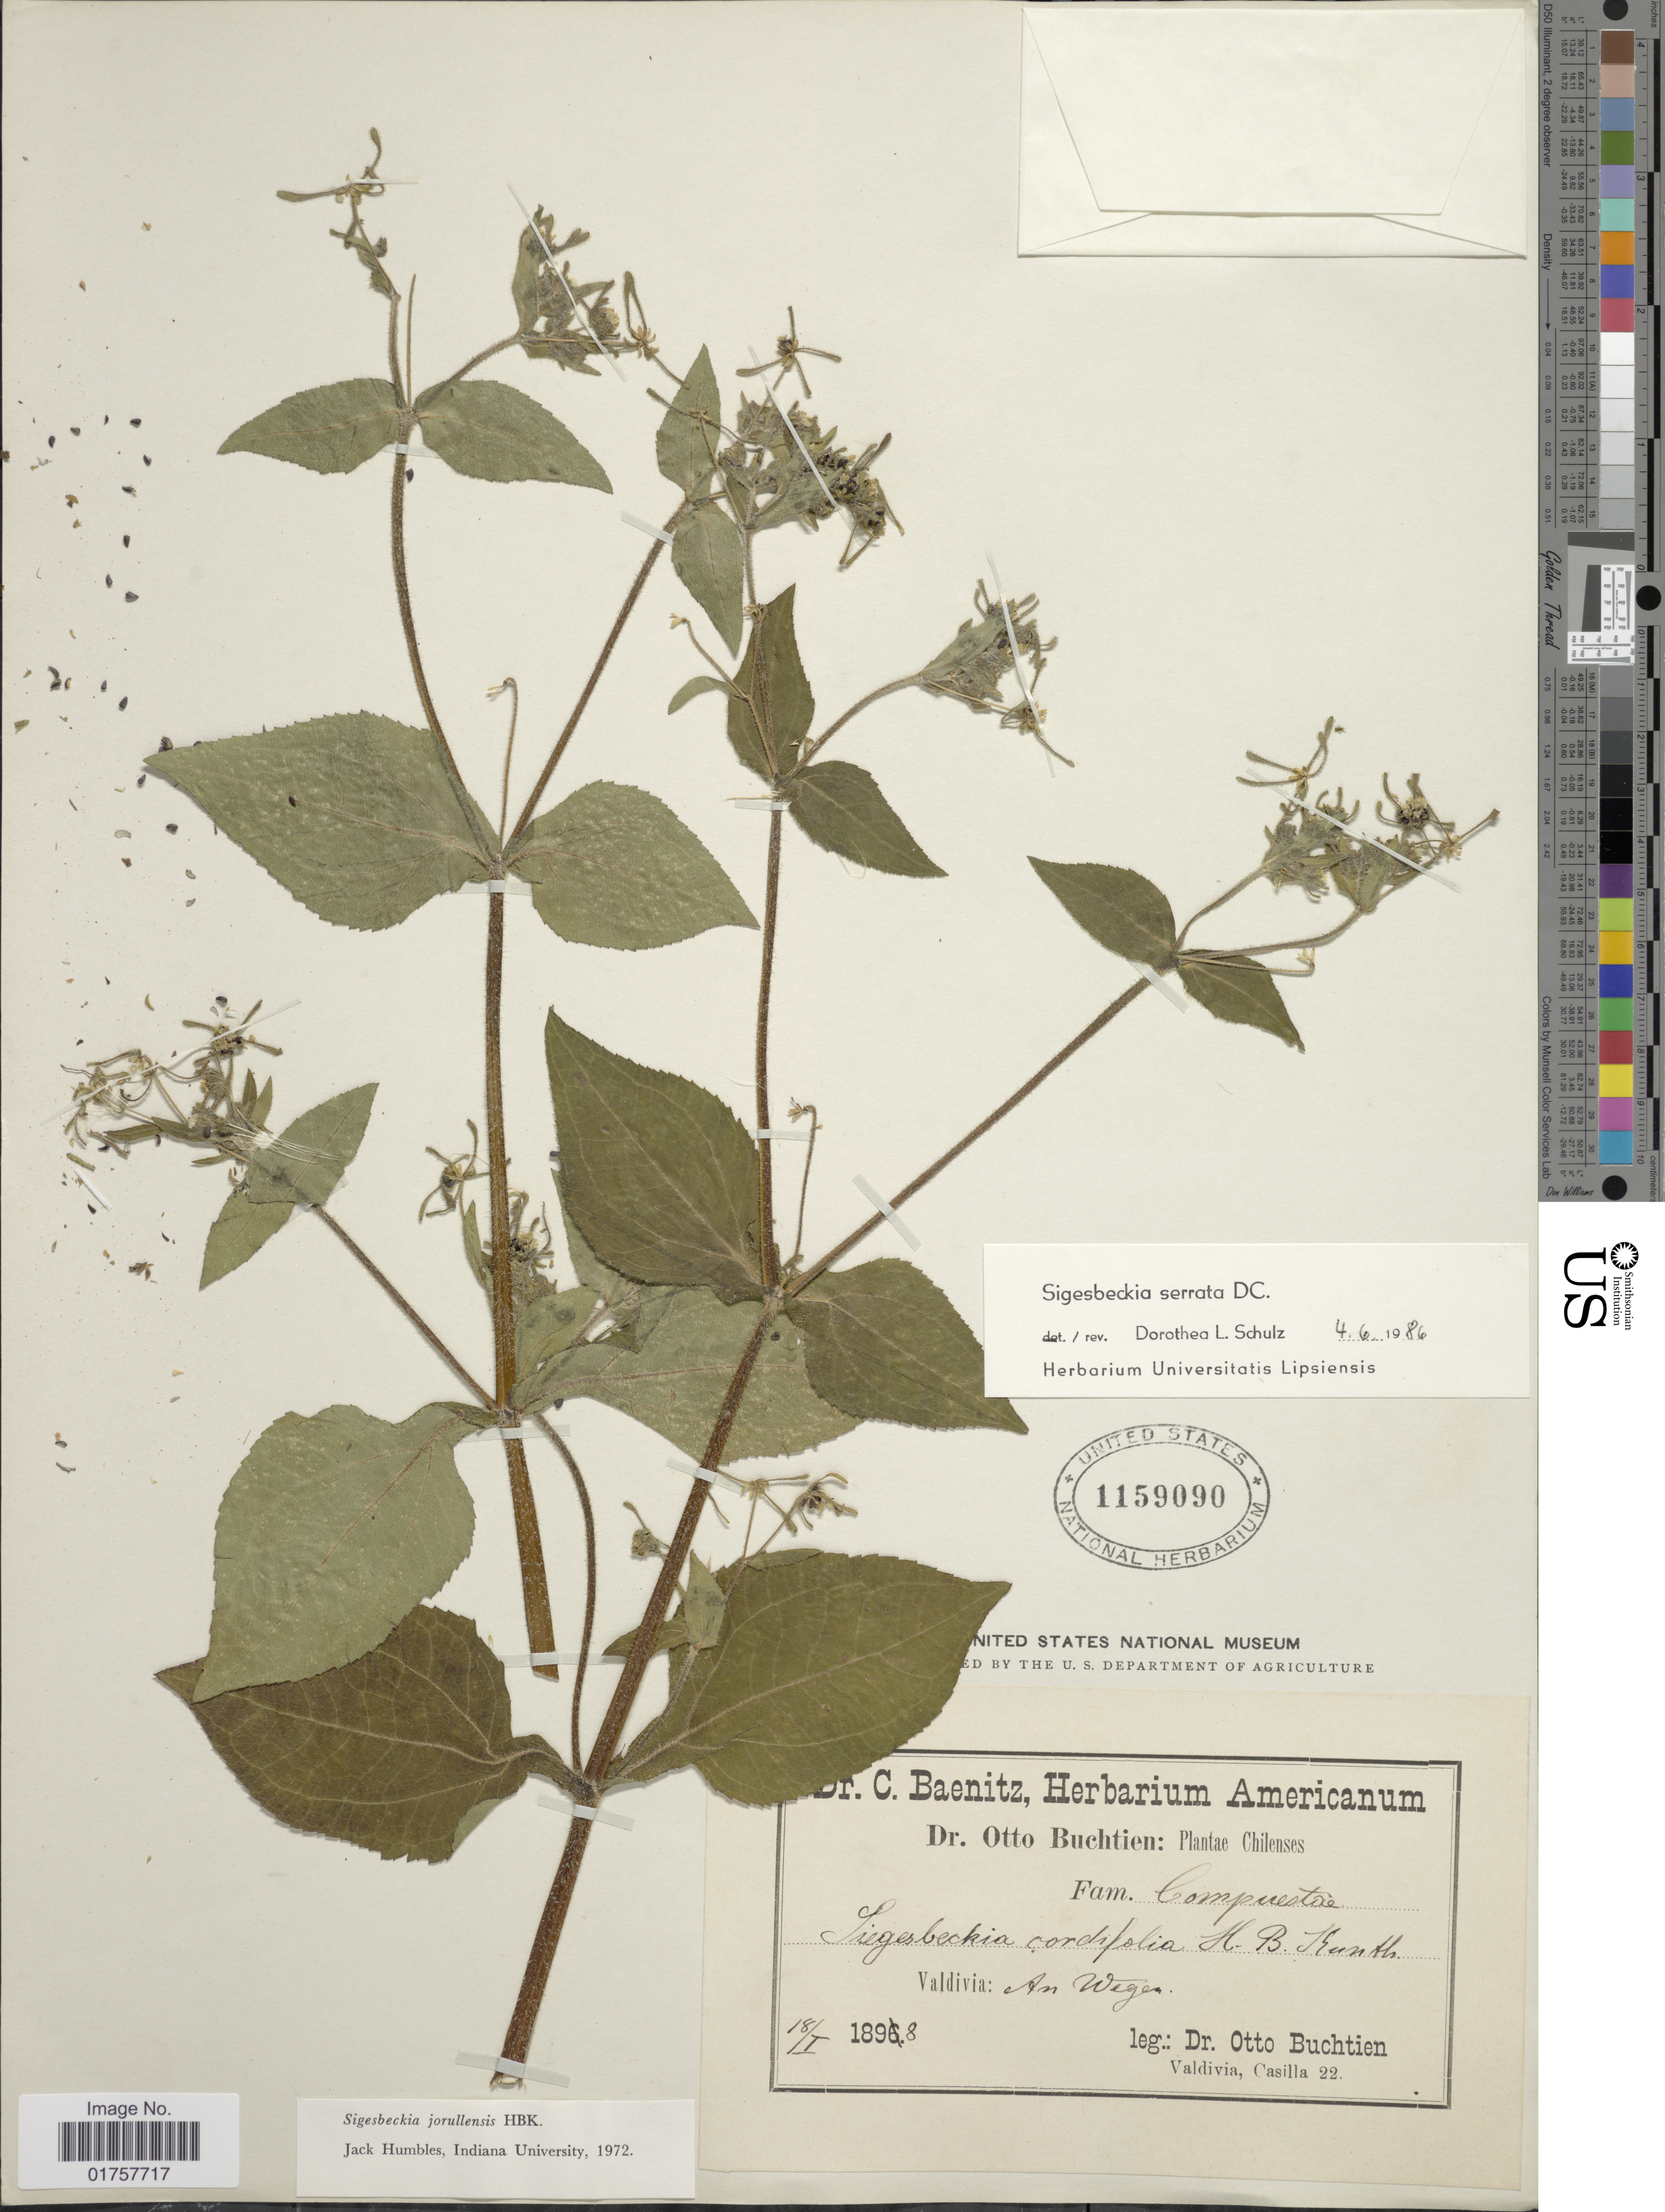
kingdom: Plantae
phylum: Tracheophyta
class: Magnoliopsida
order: Asterales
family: Asteraceae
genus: Sigesbeckia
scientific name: Sigesbeckia serrata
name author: DC.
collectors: O. Buchtien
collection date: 1898-01-18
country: Chile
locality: Valdivia: An Wegen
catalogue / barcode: US 1159090